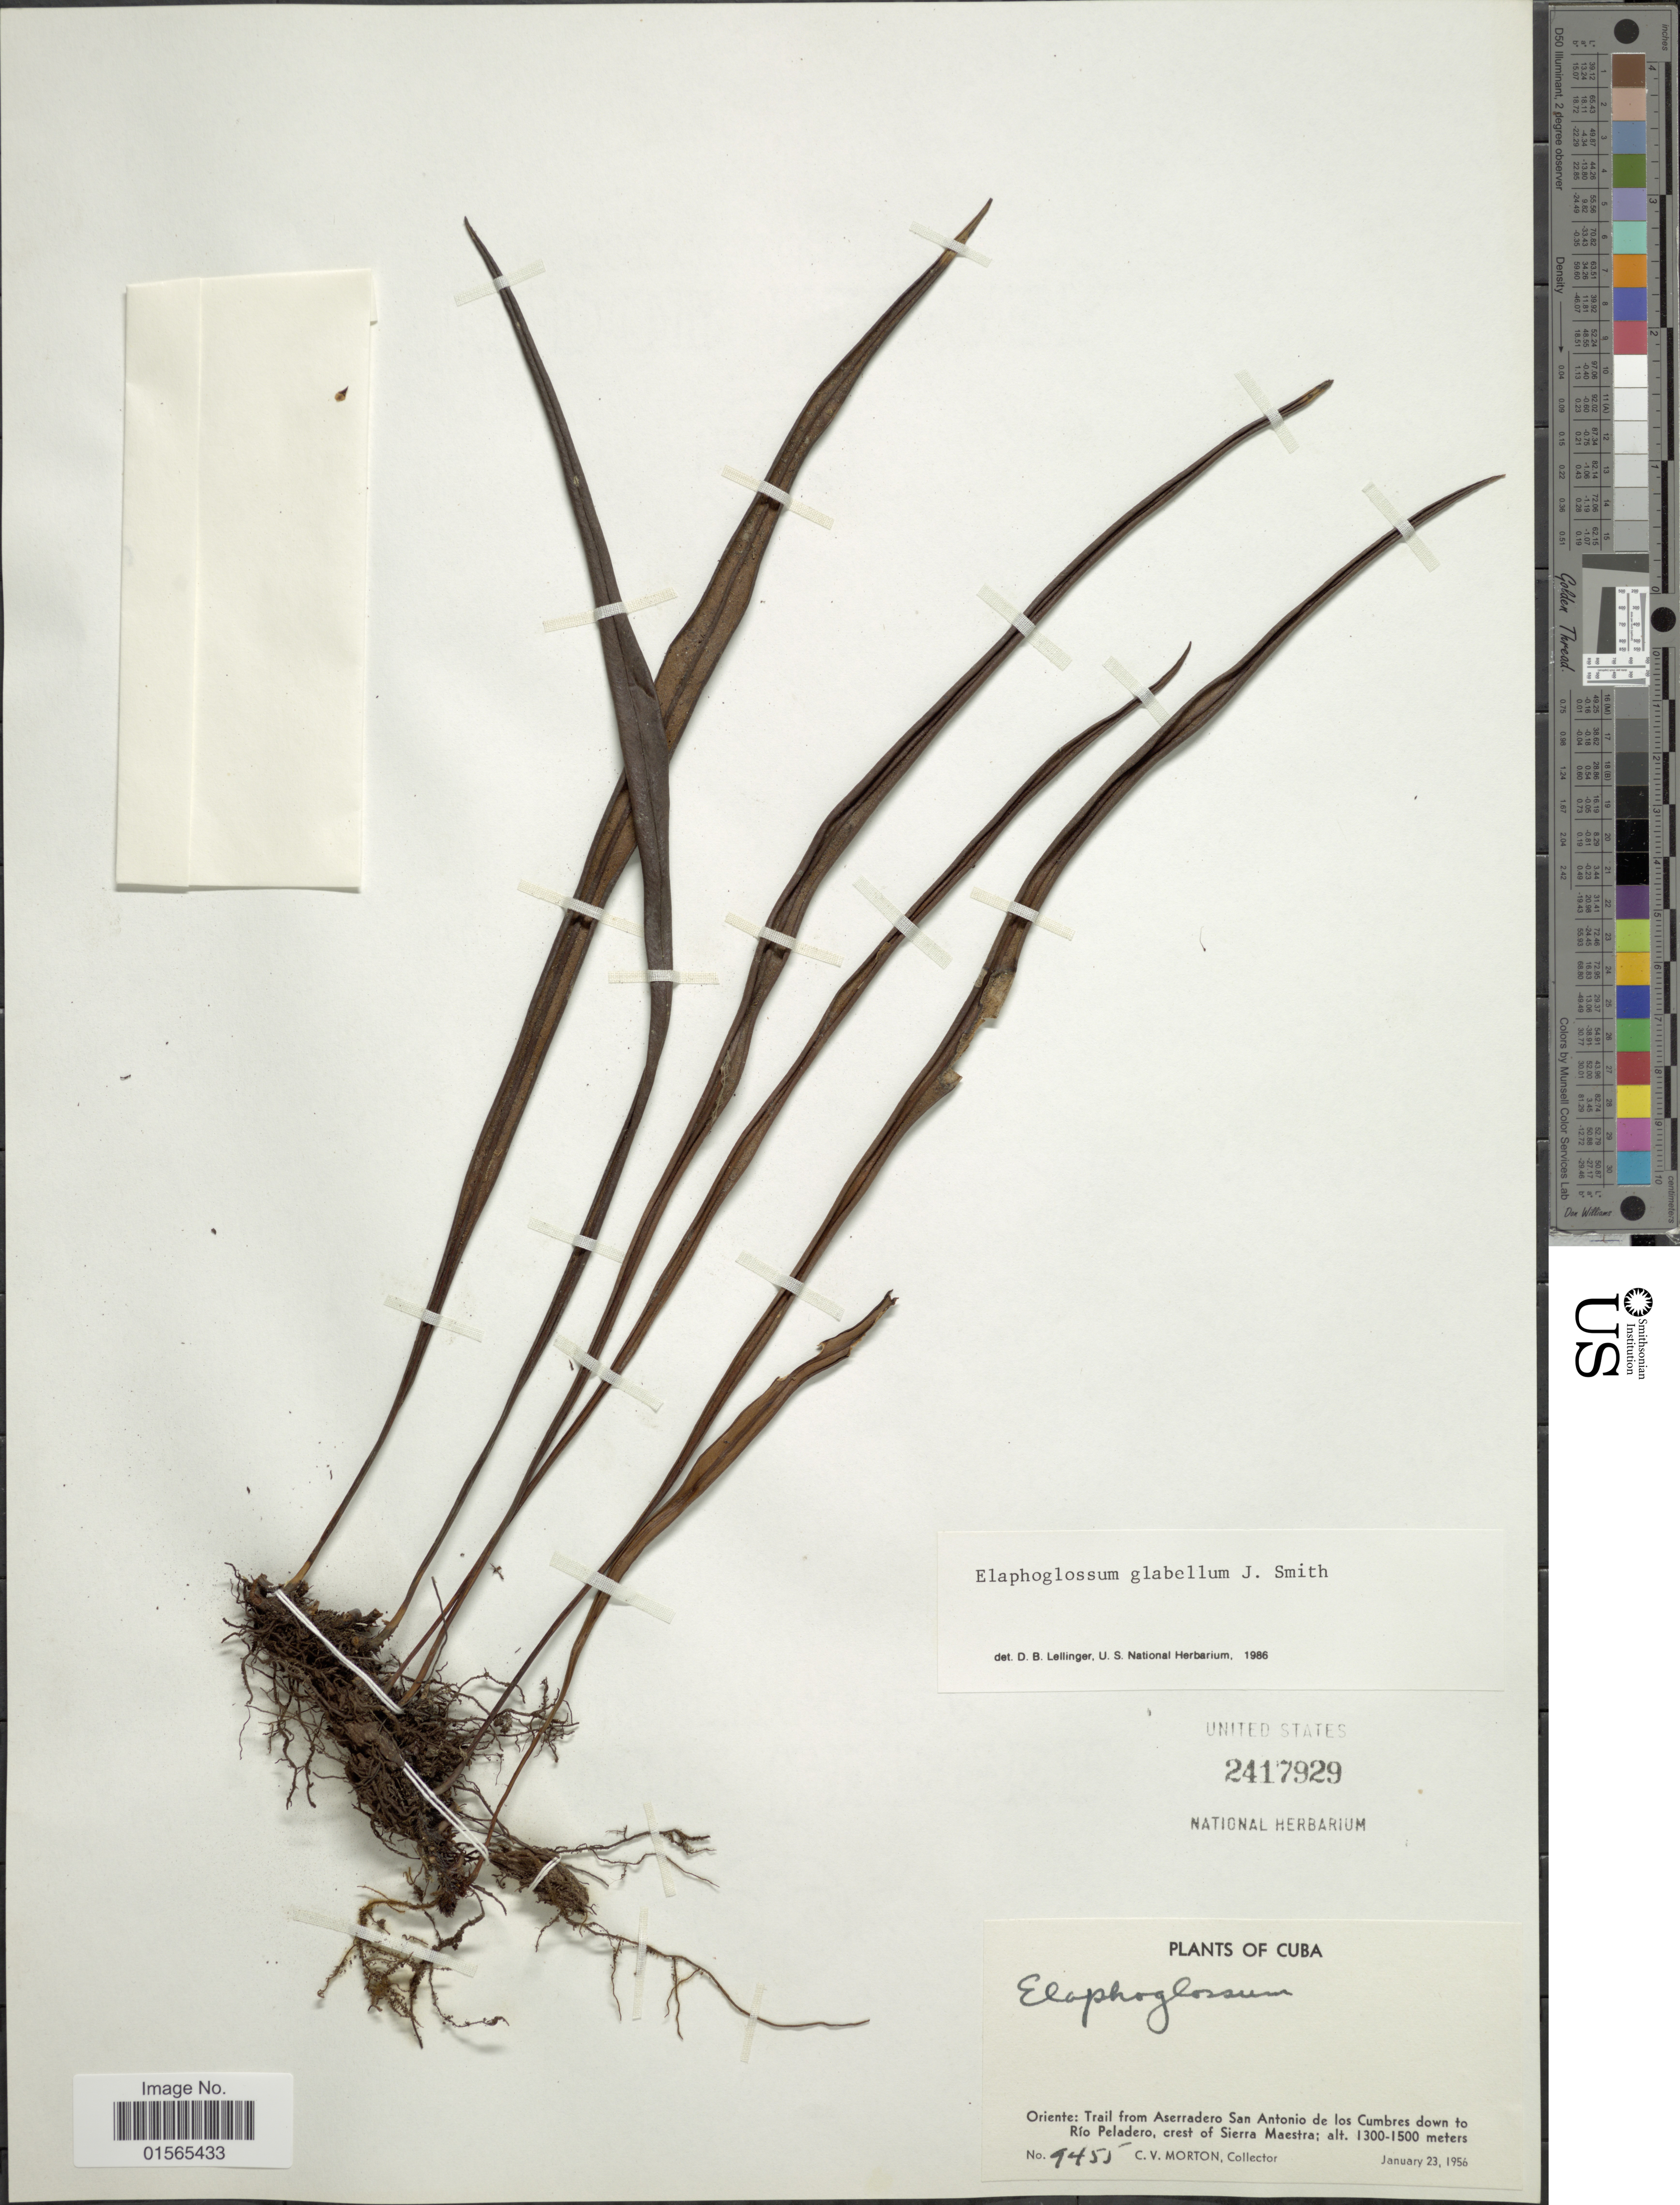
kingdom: Plantae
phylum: Tracheophyta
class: Polypodiopsida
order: Polypodiales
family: Dryopteridaceae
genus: Elaphoglossum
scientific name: Elaphoglossum glabellum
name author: J. Sm.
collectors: C. V. Morton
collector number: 9455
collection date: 1956-01-23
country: Cuba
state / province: Oriente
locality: Trail from Aserradero San Antonio de los Cumbres down to Rio Peladero, crest of Sierra Maestra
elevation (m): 1300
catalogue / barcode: US 2417929